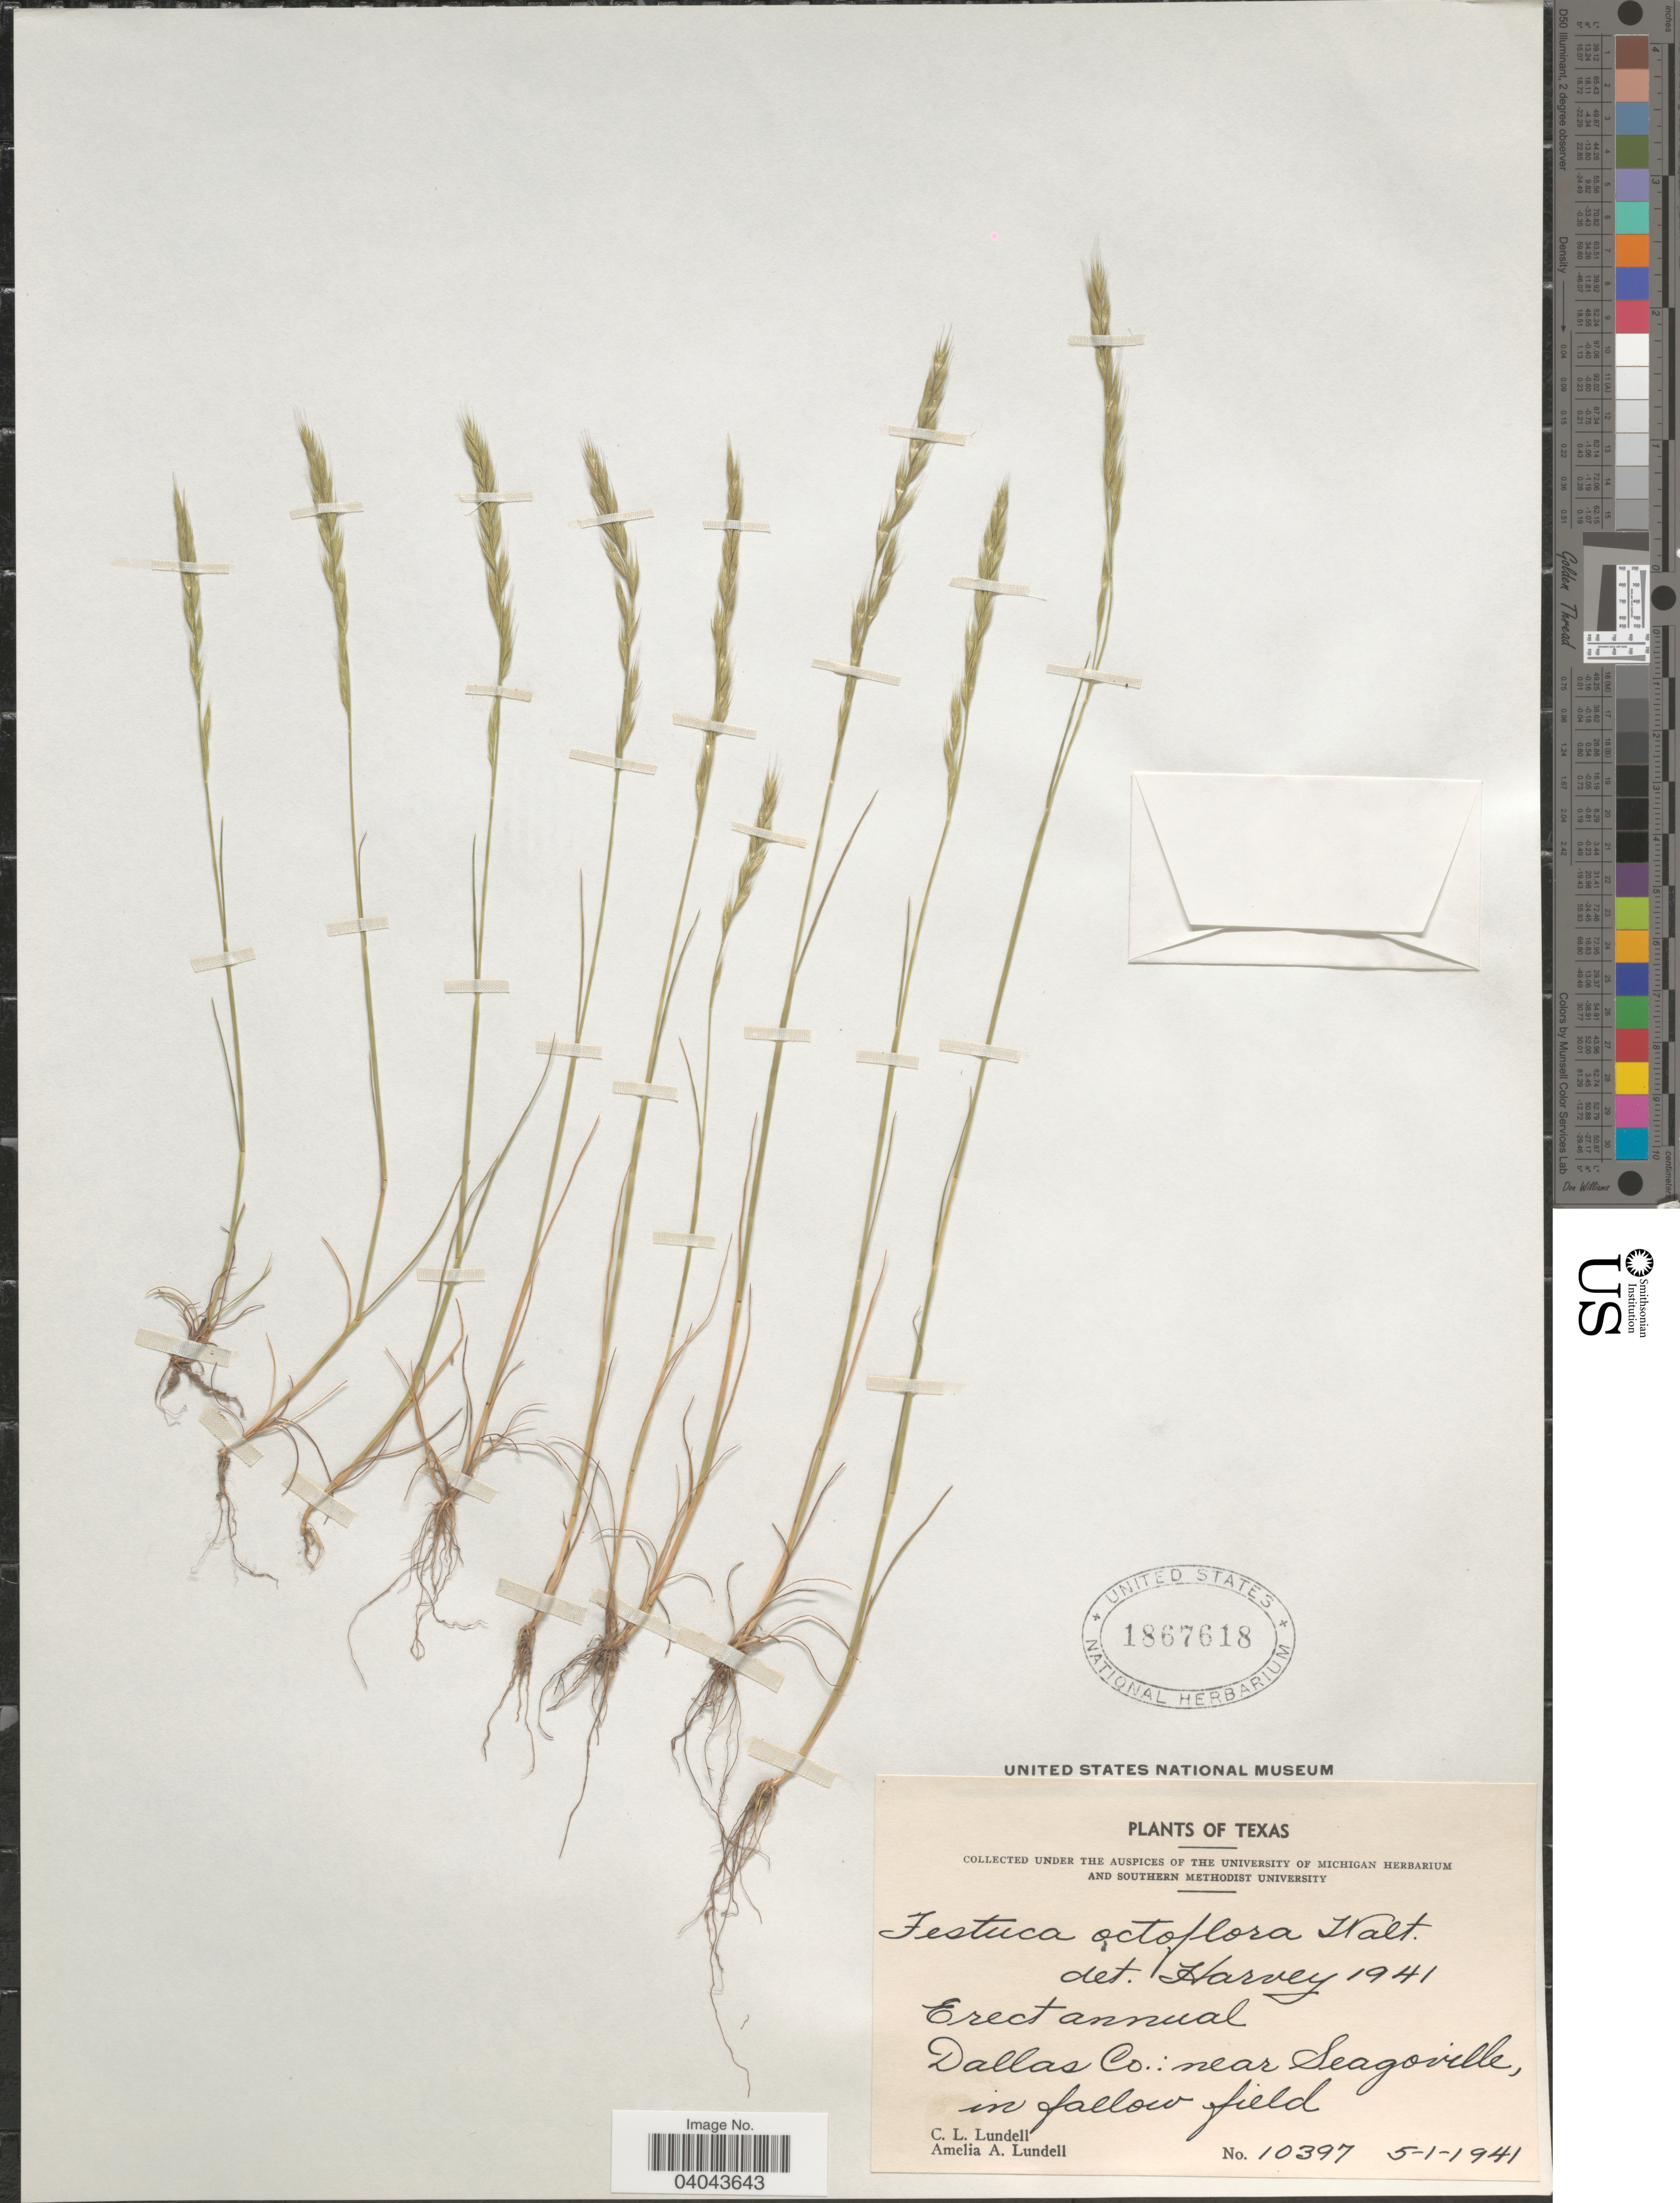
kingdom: Plantae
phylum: Tracheophyta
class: Liliopsida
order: Poales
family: Poaceae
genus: Festuca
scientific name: Festuca octoflora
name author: Walter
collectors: C. L. Lundell & A. A. Lundell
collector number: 10397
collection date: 1941-05-01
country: United States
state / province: Texas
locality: Dallas Co.: near Seagoville, in fallow field.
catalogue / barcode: US 1867618